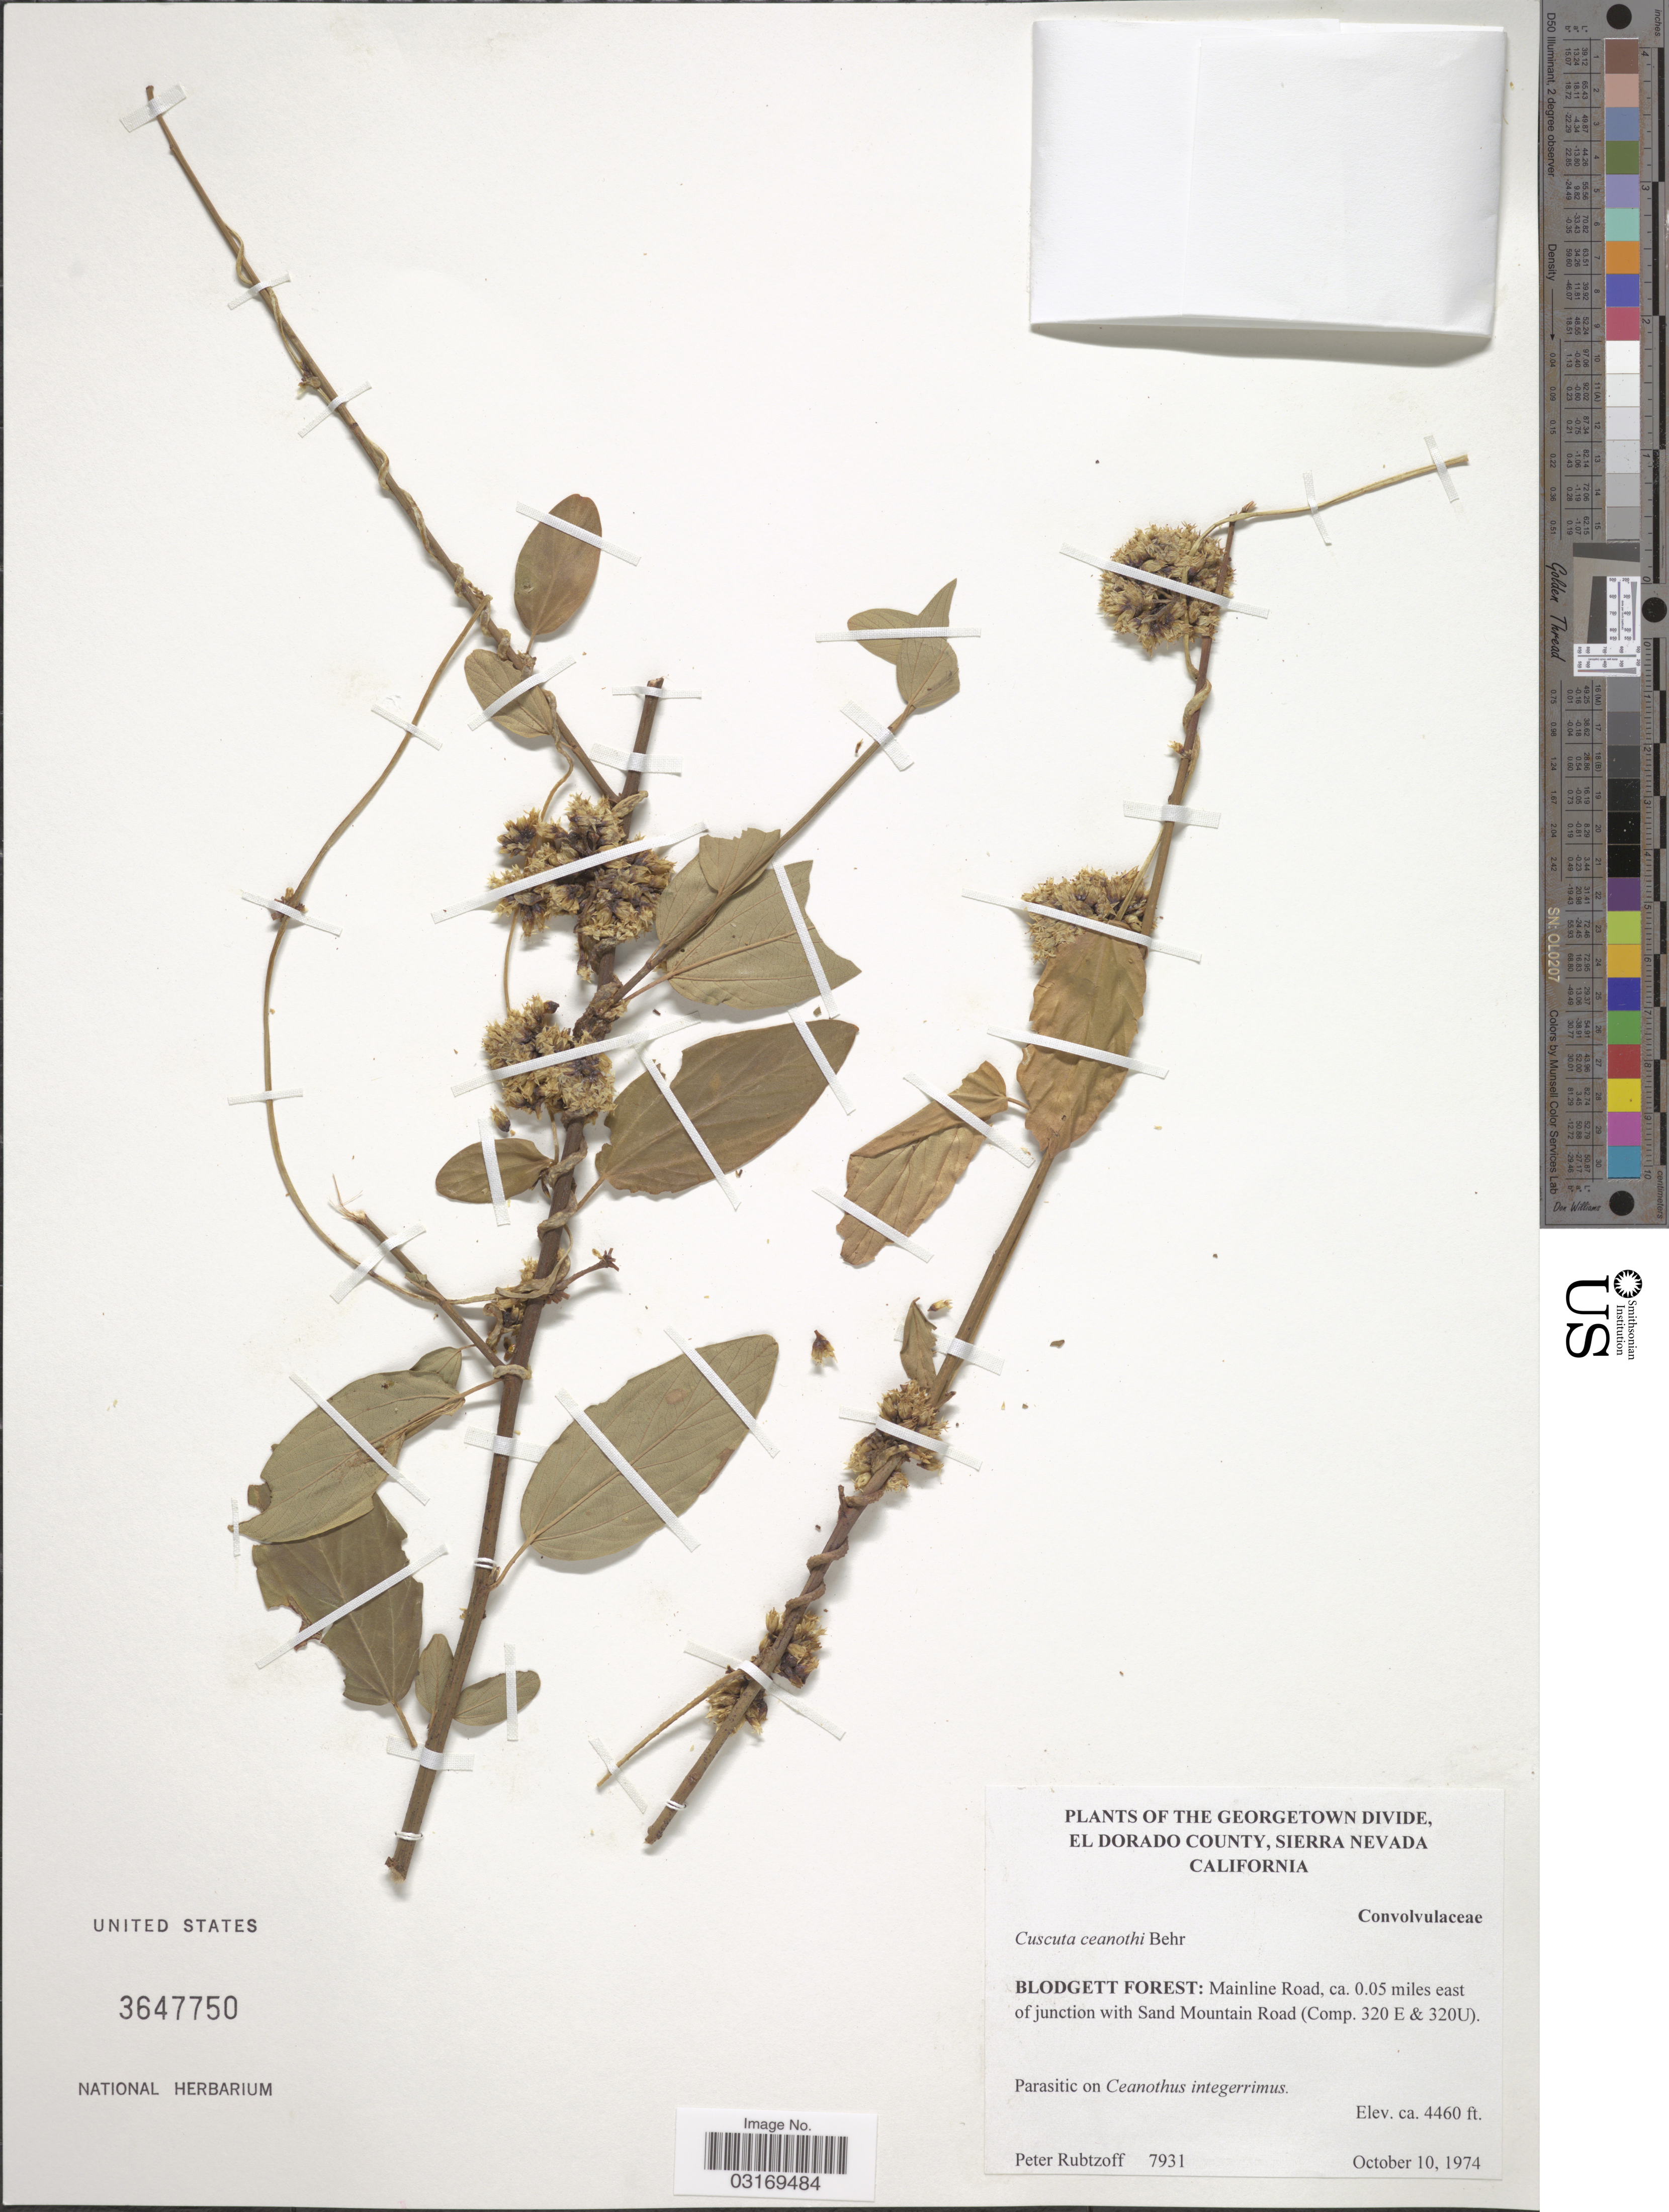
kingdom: Plantae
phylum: Tracheophyta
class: Magnoliopsida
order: Solanales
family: Convolvulaceae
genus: Cuscuta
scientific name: Cuscuta ceanothi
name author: Behr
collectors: P. Rubtzoff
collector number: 7931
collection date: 1974-10-10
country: United States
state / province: California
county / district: El Dorado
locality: The Georgetown Divide, El Dorado County, Sierra Nevada. Blodgett Forest: Mainline Road, ca. 0.05 miles east of junction with Sand Mountain Road (Comp. 320 E& 320U).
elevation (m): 1359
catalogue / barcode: US 3647750